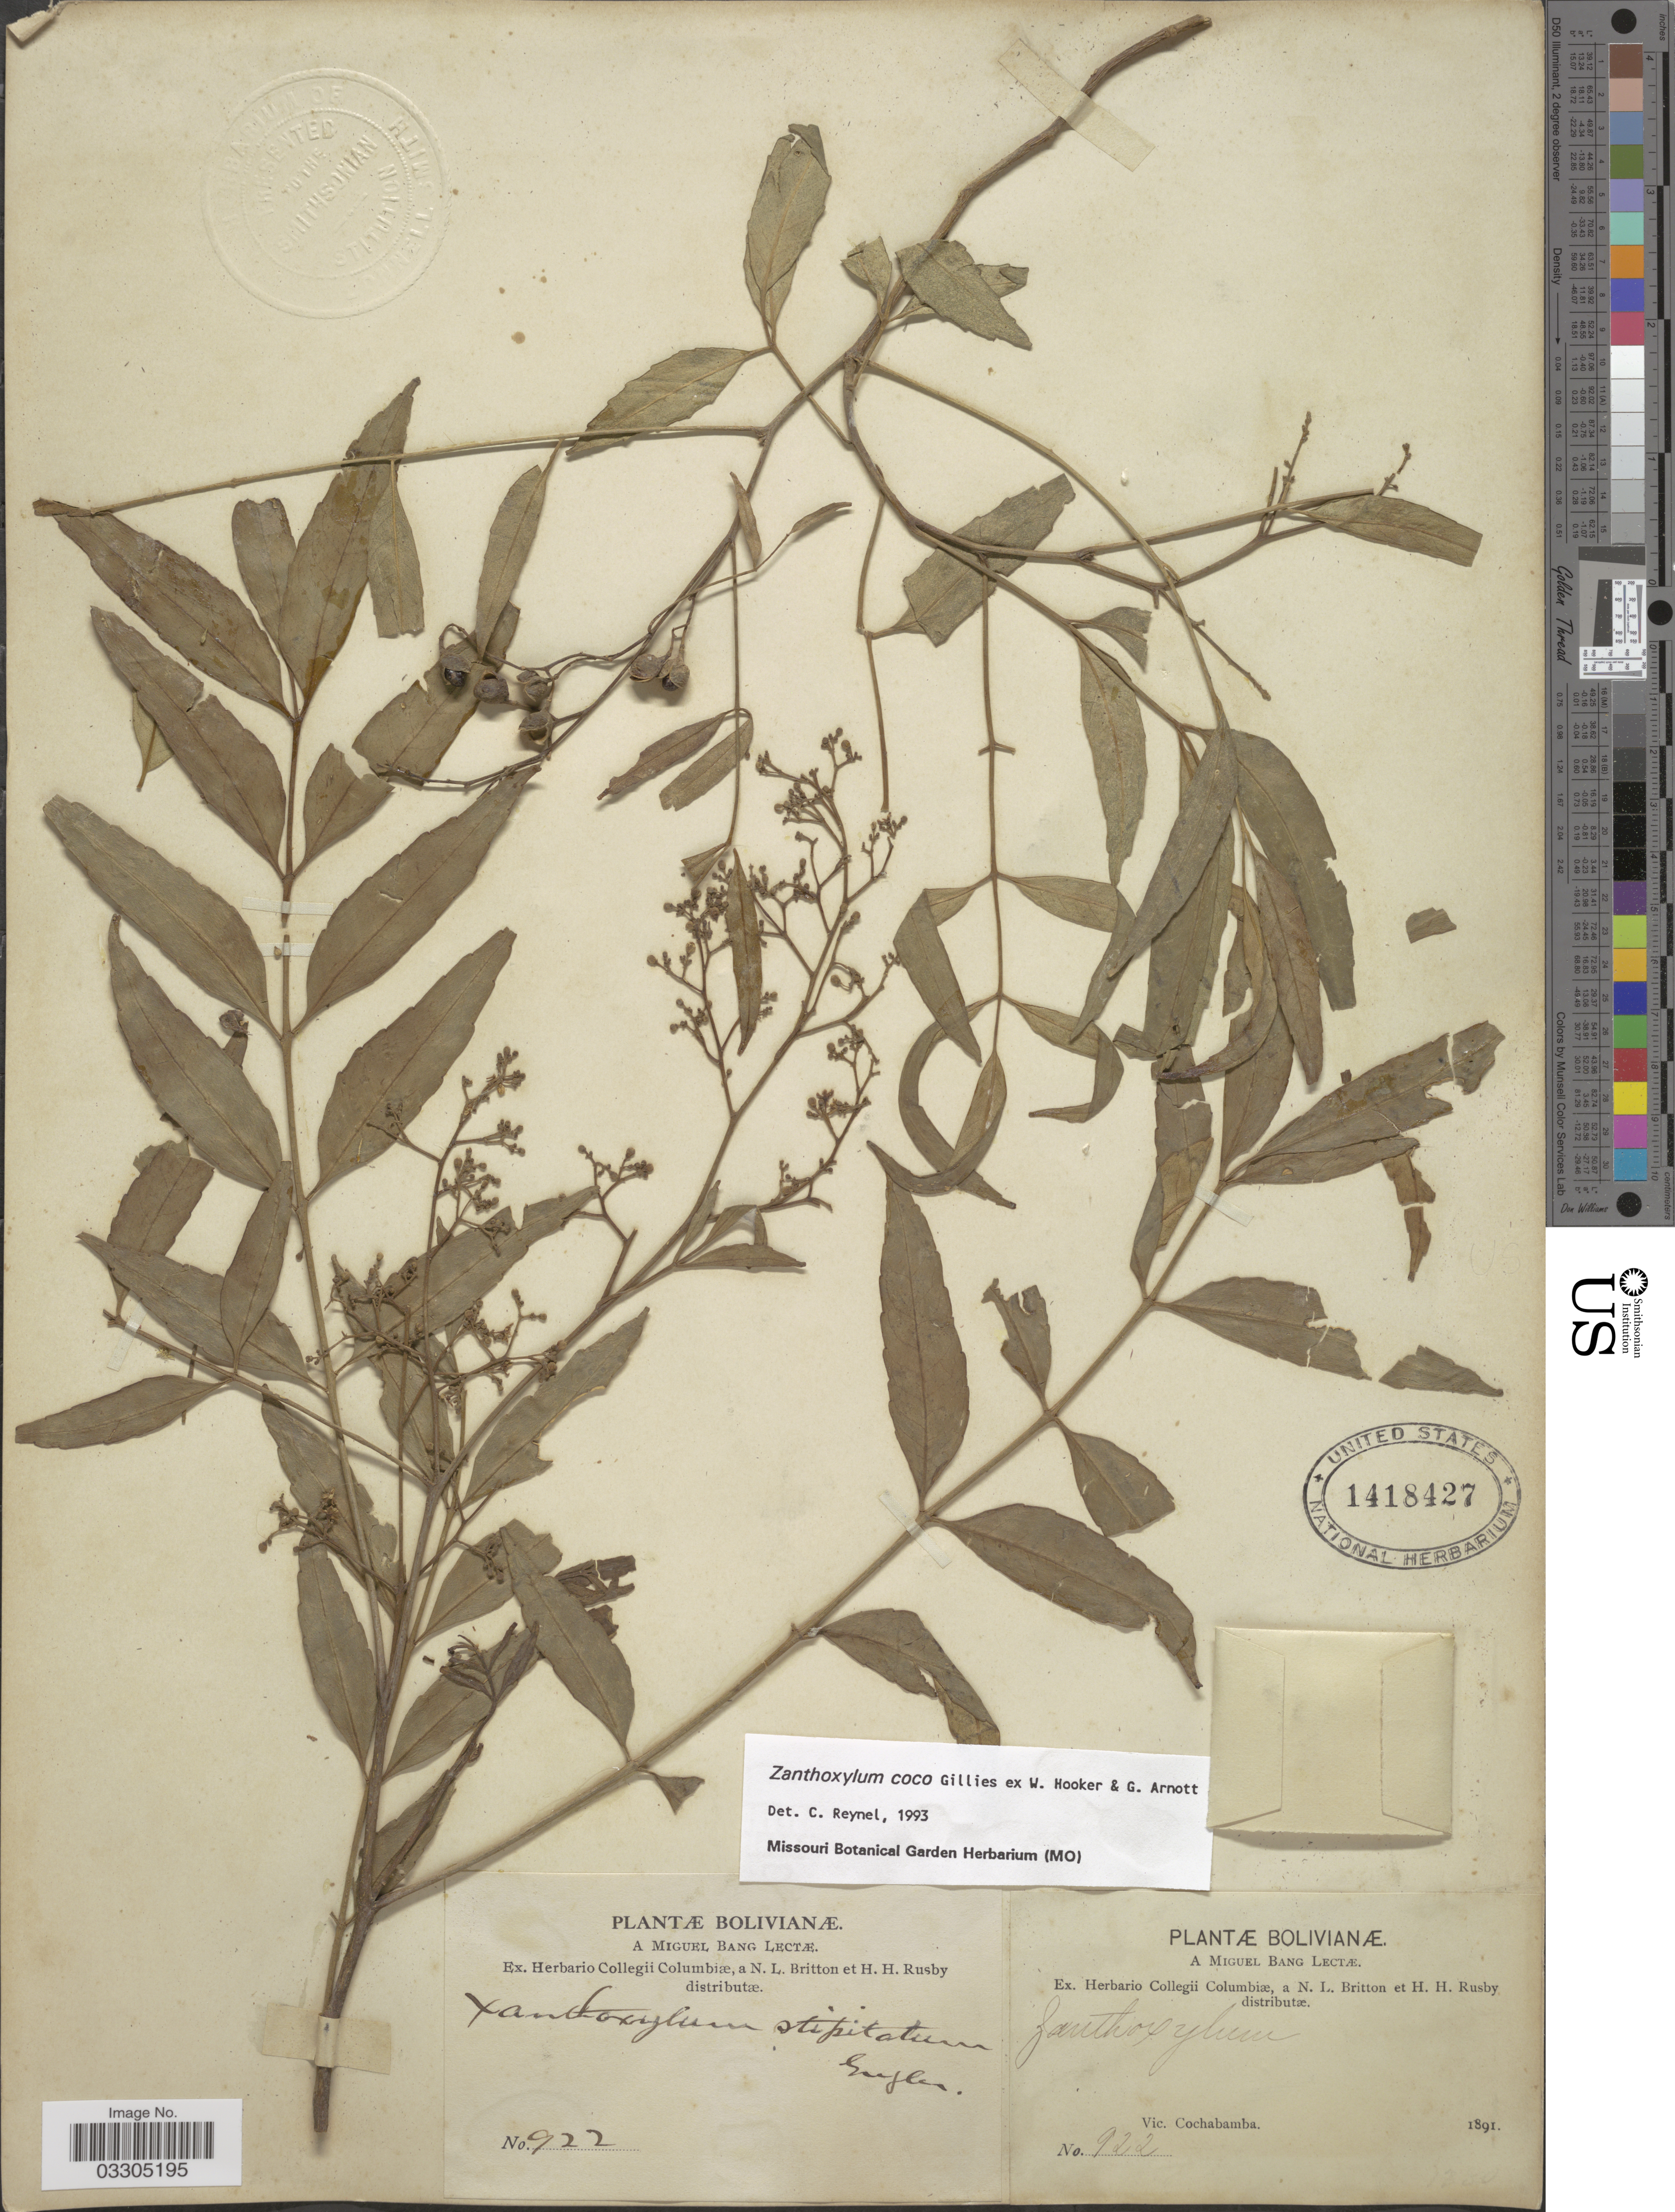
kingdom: Plantae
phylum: Tracheophyta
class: Magnoliopsida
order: Sapindales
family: Rutaceae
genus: Zanthoxylum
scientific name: Zanthoxylum coco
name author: Hook. & Arn.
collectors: M. Bang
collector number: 922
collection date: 1891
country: Bolivia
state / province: Cochabamba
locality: Vic. Cochabamba.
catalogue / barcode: US 1418427